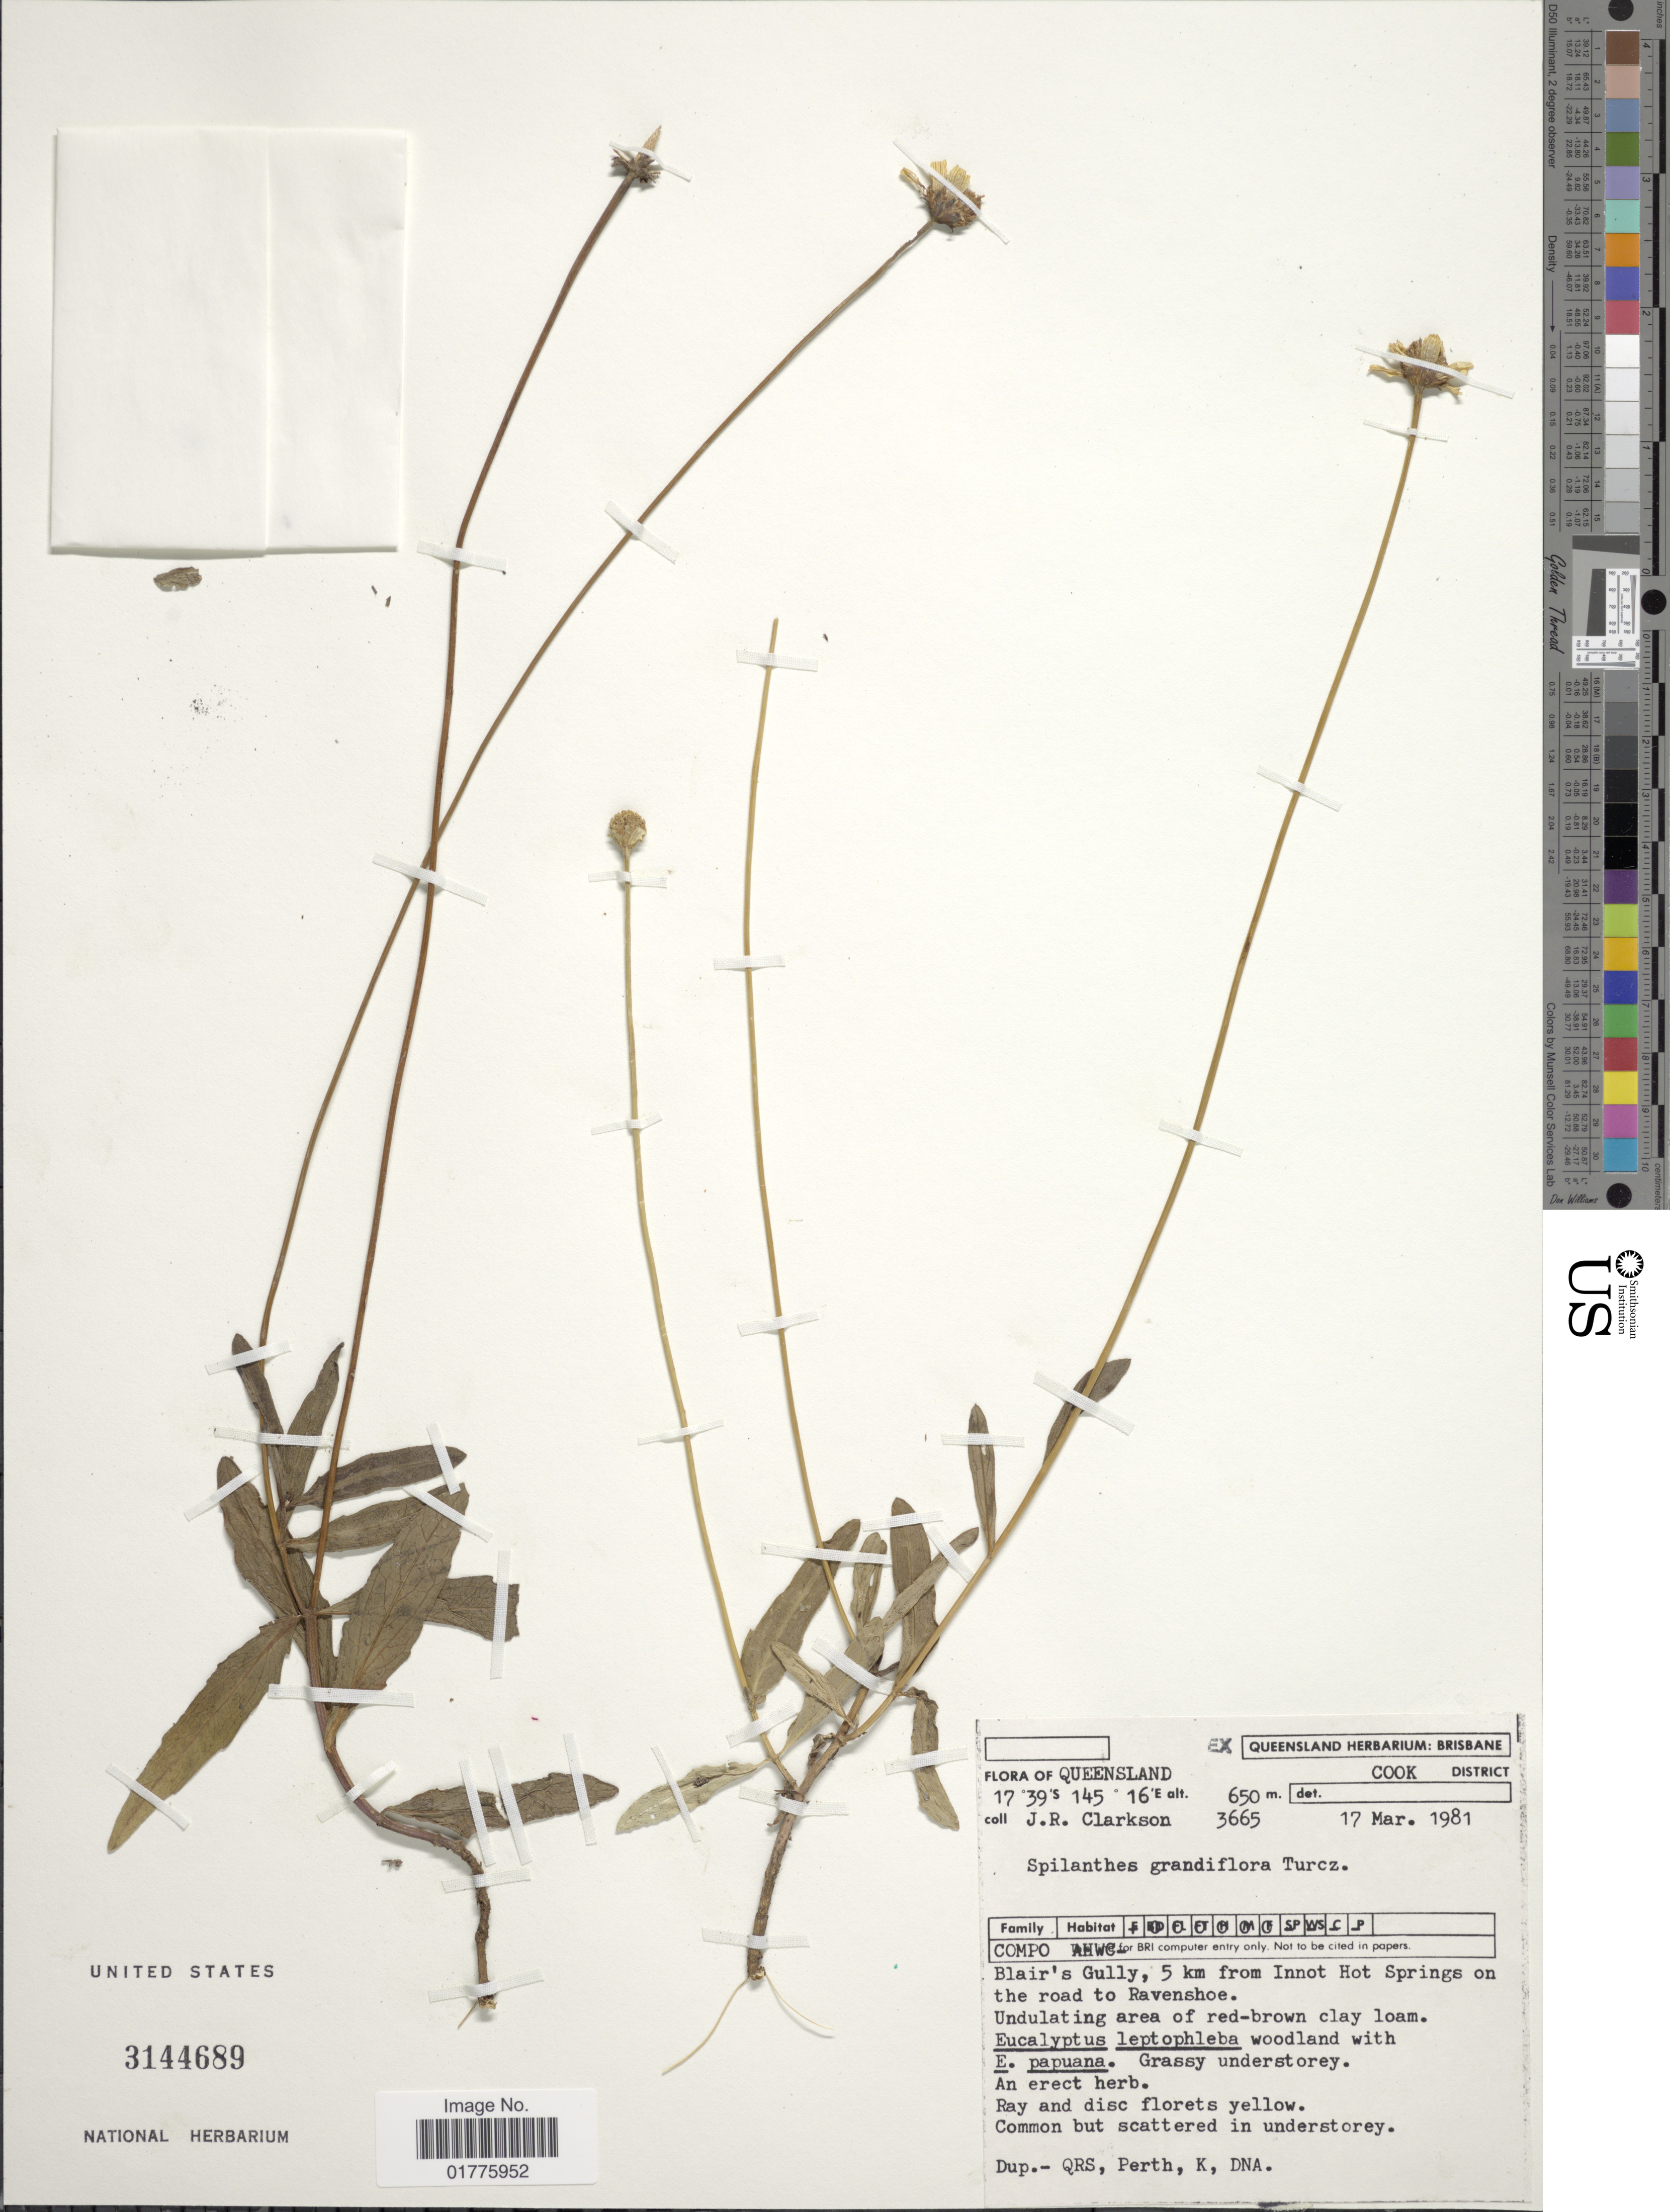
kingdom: Plantae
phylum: Tracheophyta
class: Magnoliopsida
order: Asterales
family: Asteraceae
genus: Acmella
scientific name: Acmella grandiflora var. brachyglossa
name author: (Benth.) R.K. Jansen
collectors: J. Clarkson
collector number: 3665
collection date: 1981-03-17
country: Australia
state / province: Queensland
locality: Cook District, Blair's Gully, 5 km from Innot Hot Springs on the road to Ravenshoe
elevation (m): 650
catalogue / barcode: US 3144689